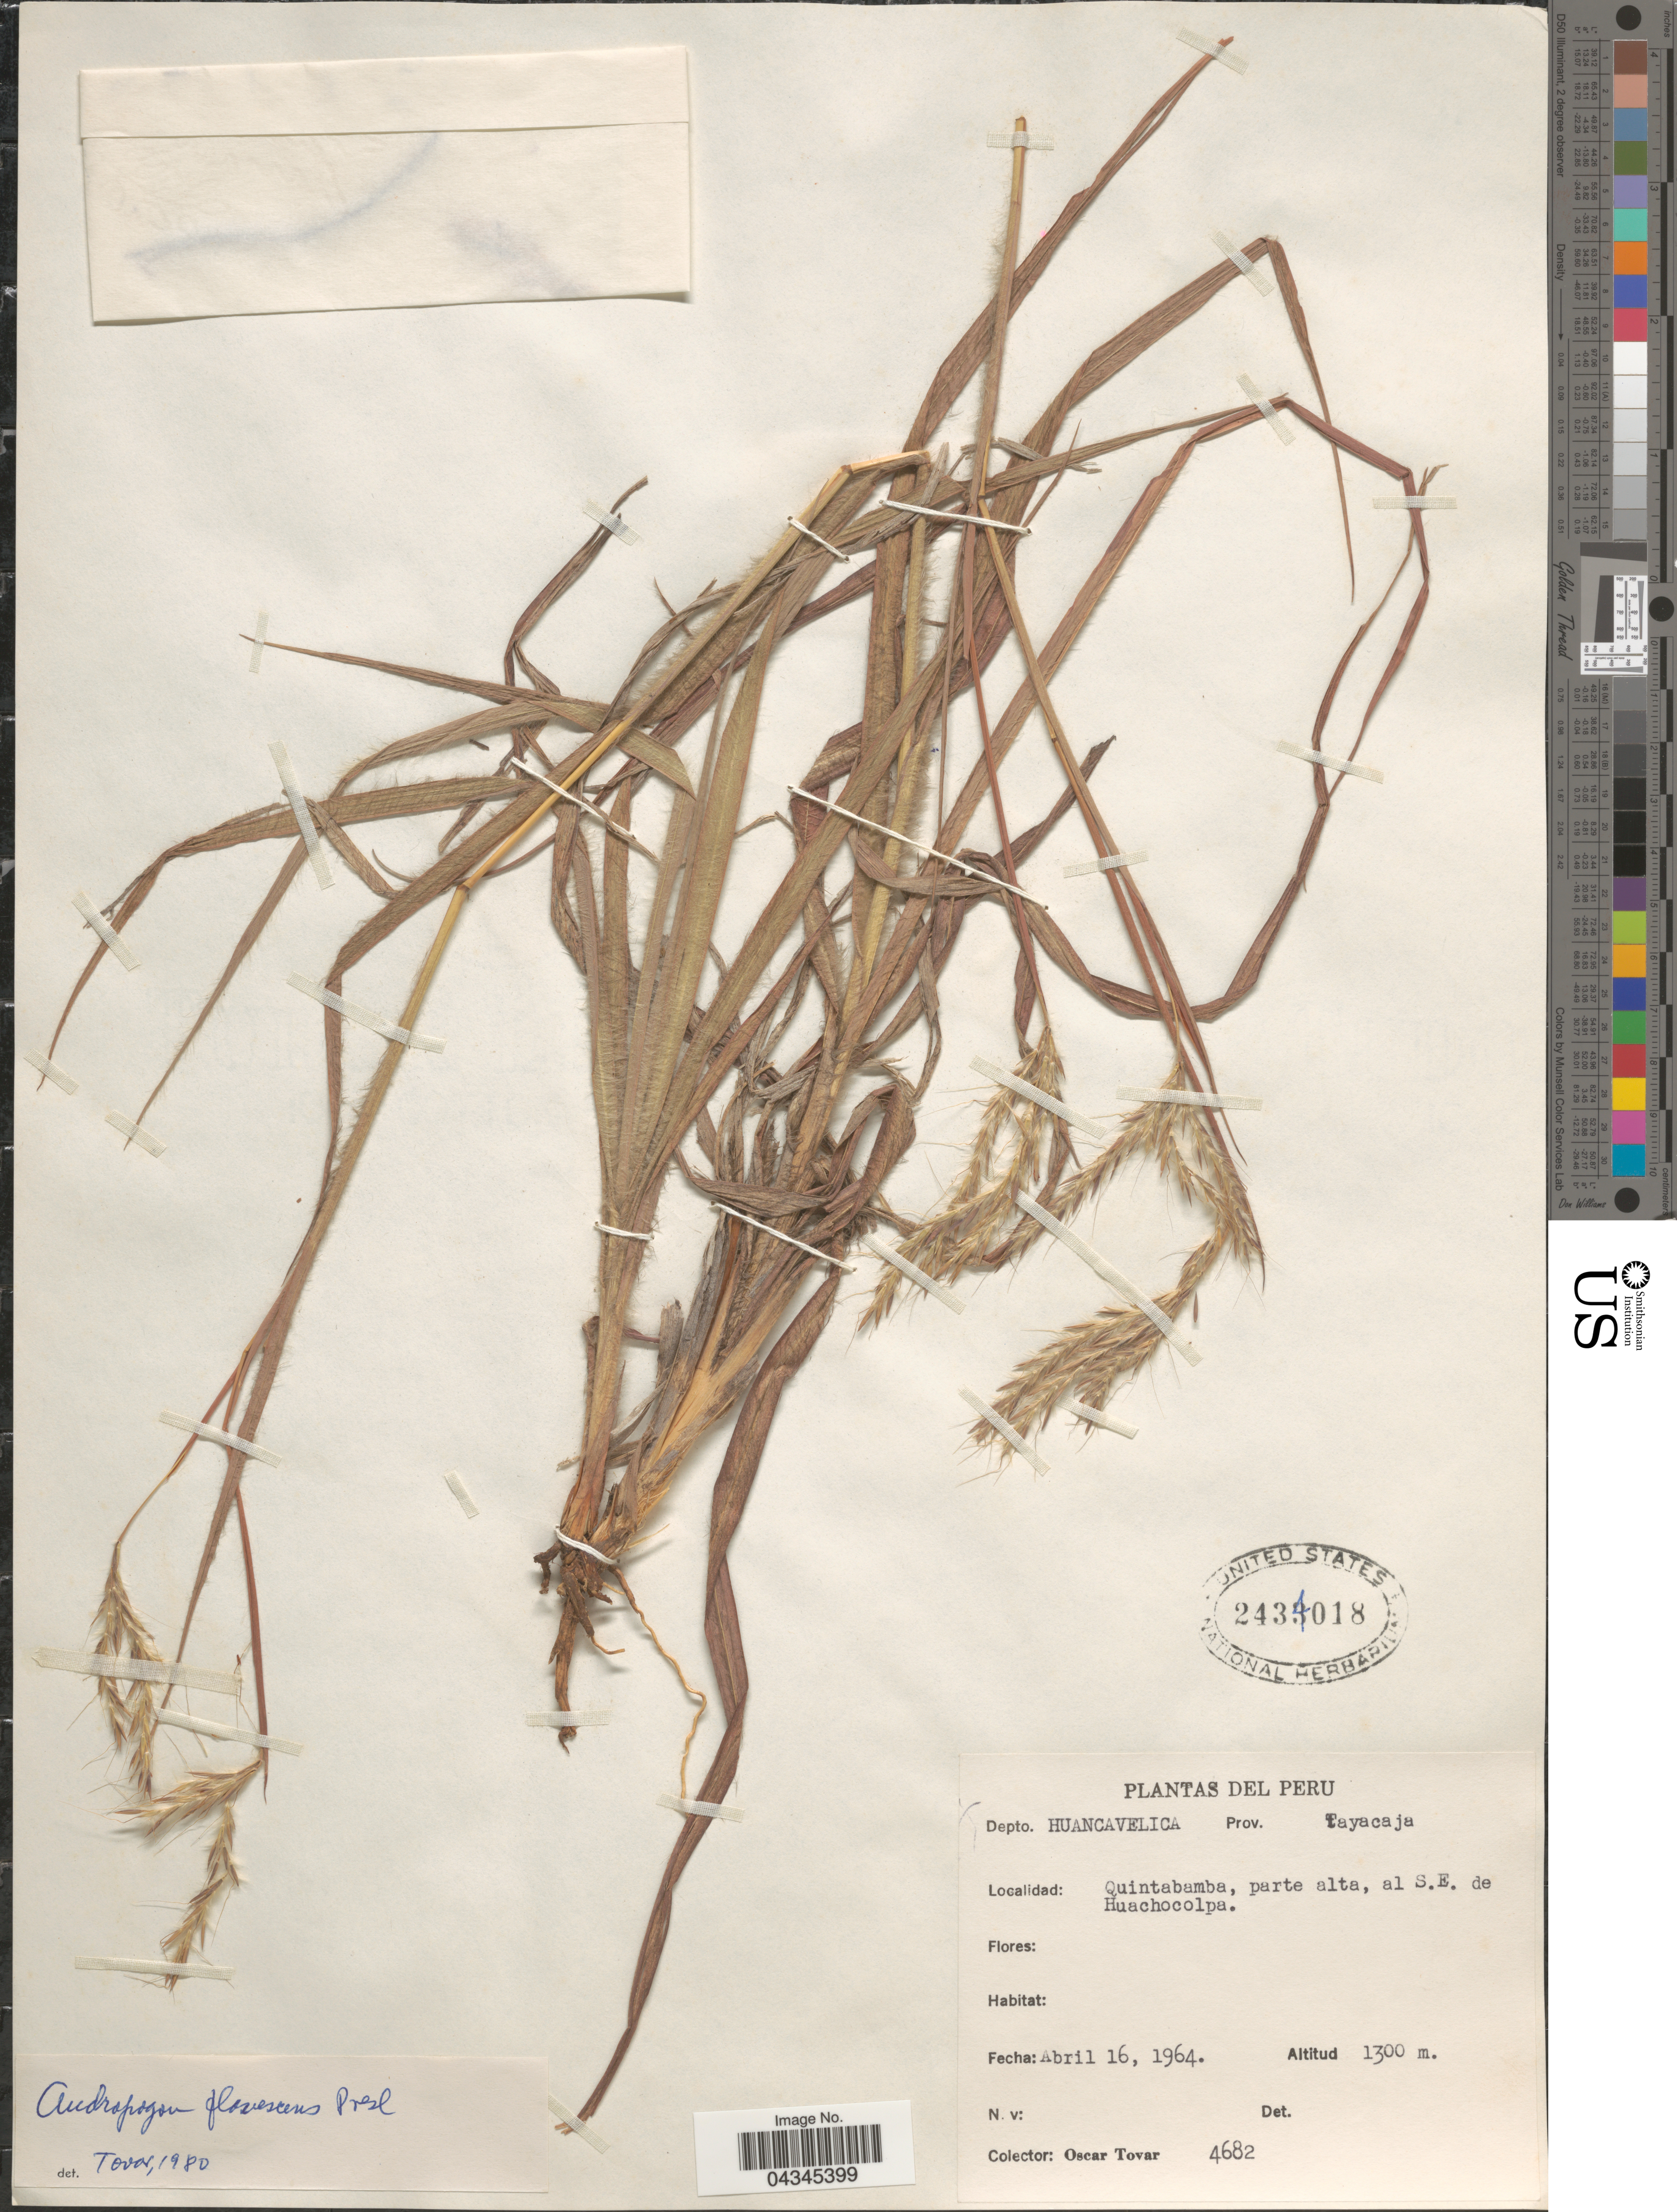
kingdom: Plantae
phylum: Tracheophyta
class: Liliopsida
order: Poales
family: Poaceae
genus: Andropogon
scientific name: Andropogon flavescens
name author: C. Presl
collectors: O. Tovar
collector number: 4682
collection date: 1964-04-16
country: Peru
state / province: Huancavelica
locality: Depto. Huancavelica. Prov. Tayacaja. Quintabamba, parte alta, al S.E. de Huachocolpa.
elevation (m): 1300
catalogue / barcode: US 2434018